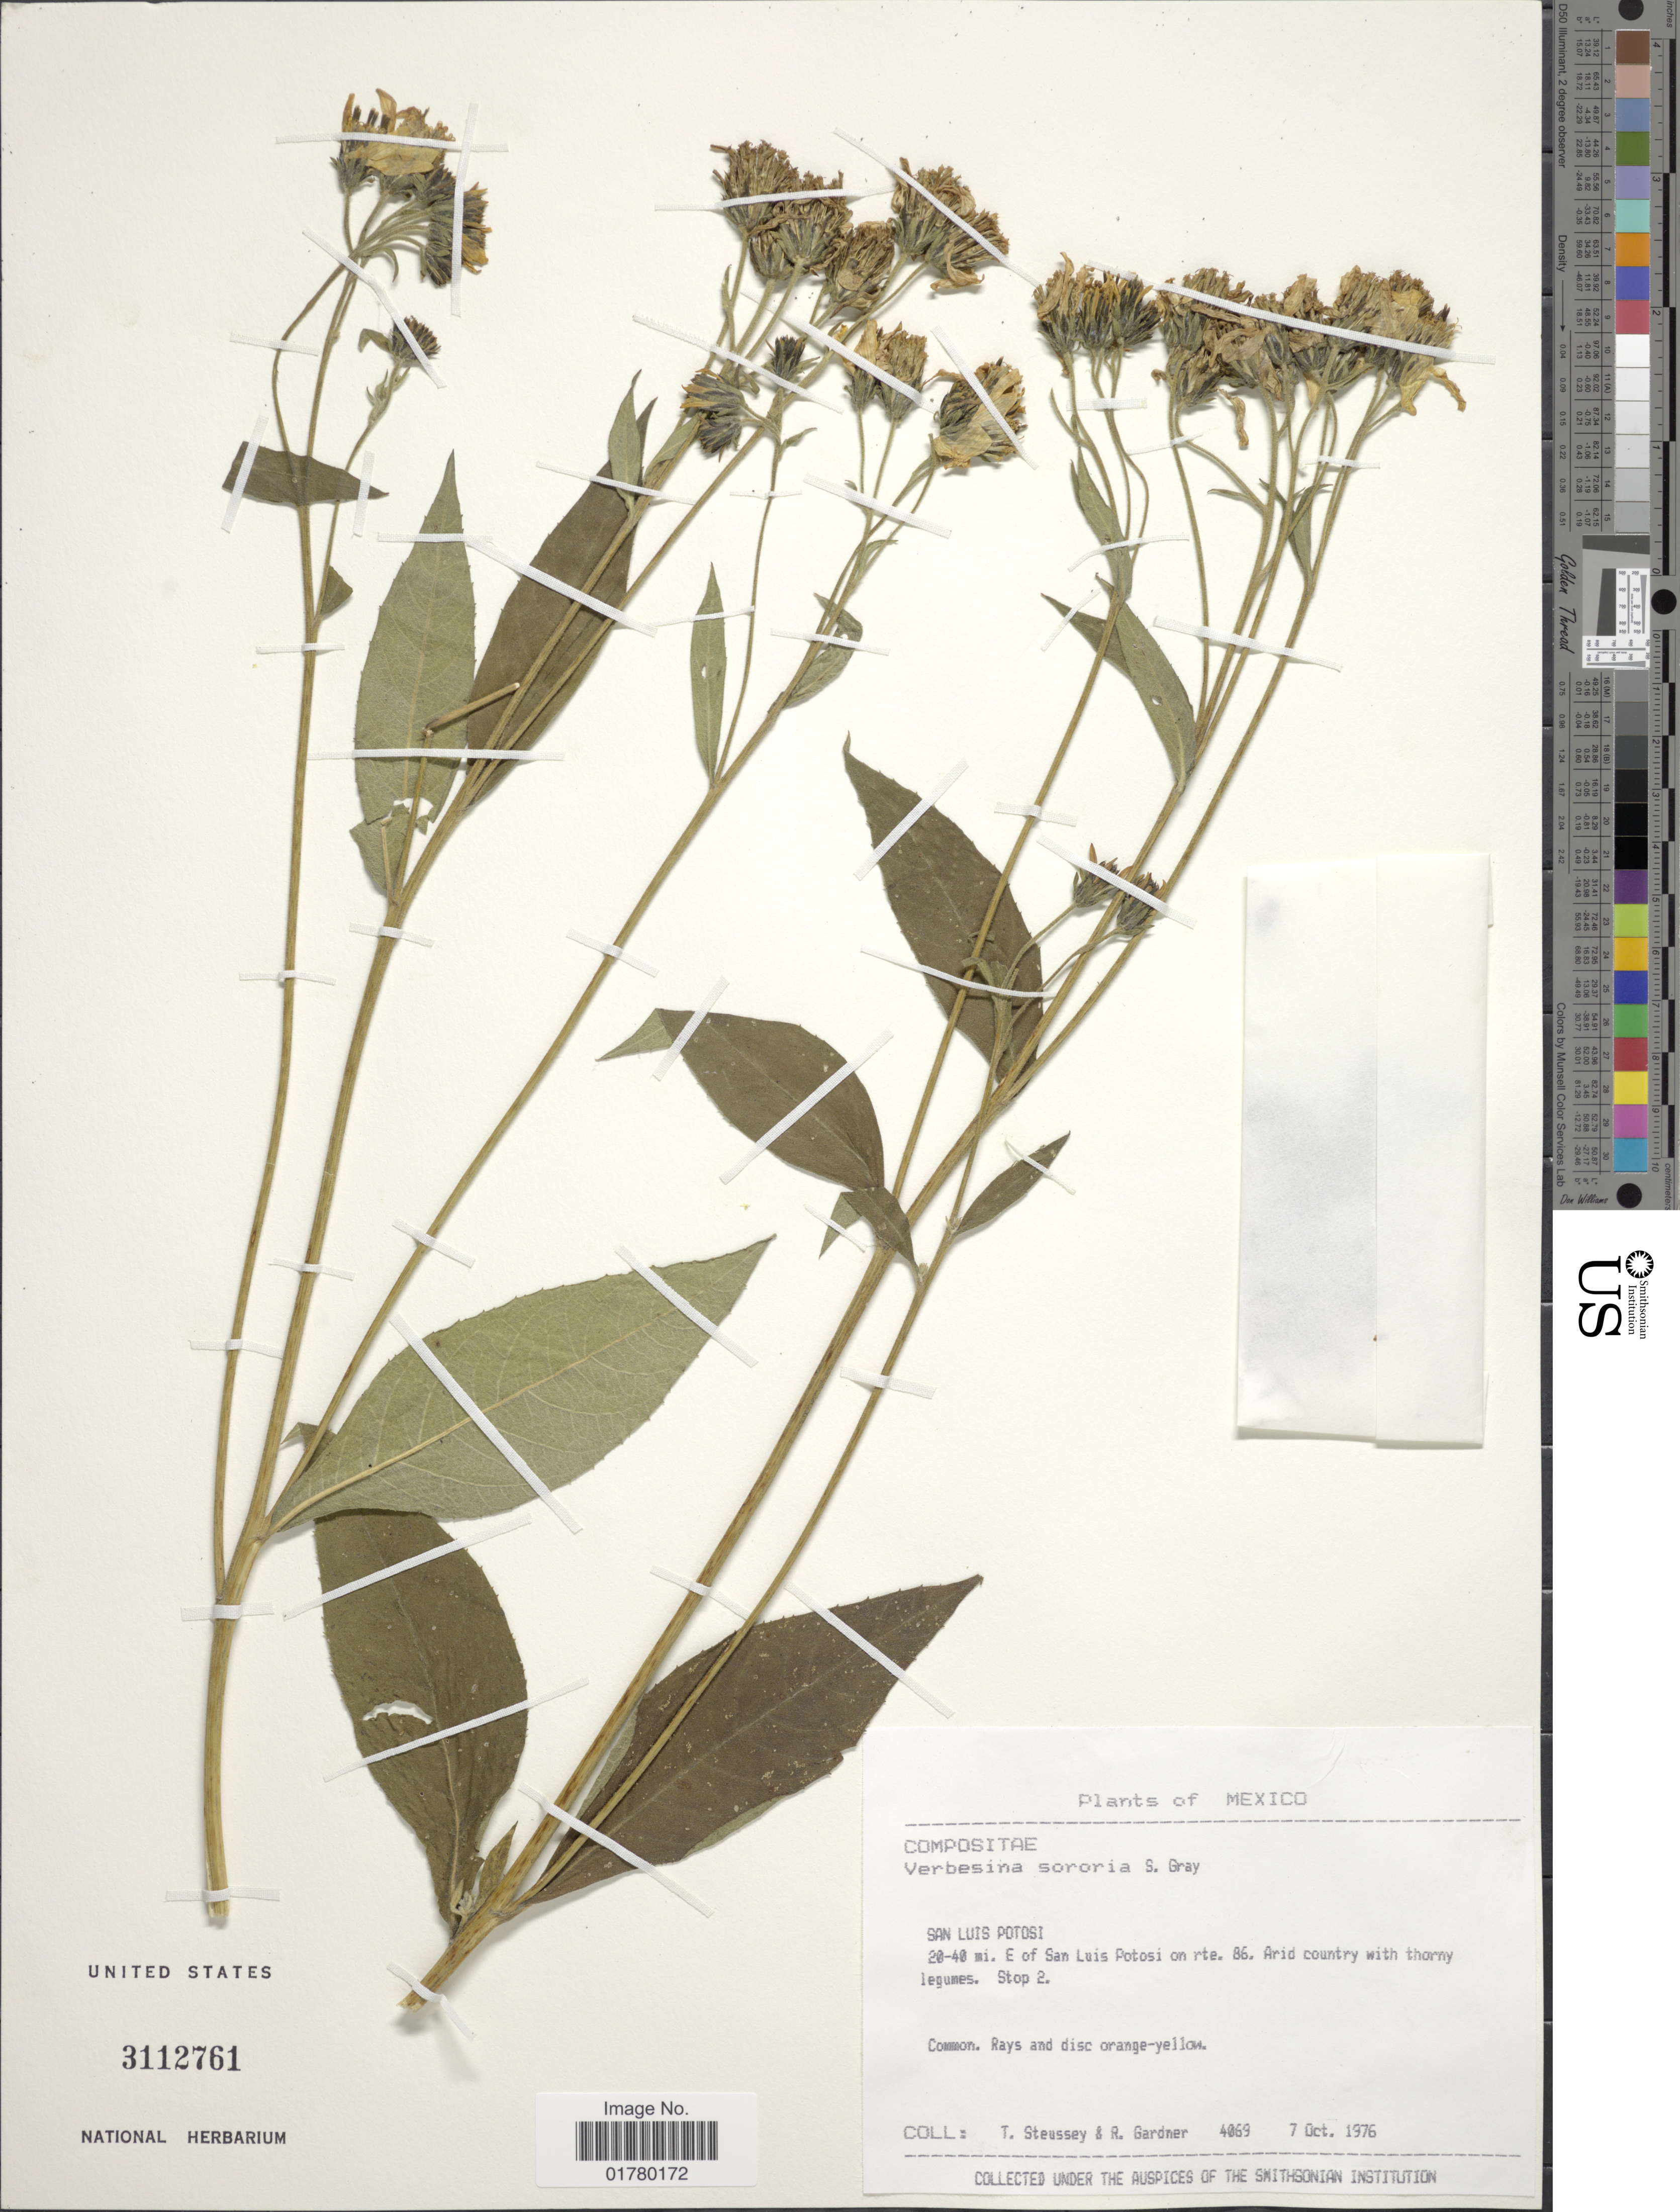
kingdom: Plantae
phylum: Tracheophyta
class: Magnoliopsida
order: Asterales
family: Asteraceae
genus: Verbesina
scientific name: Verbesina sororia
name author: A. Gray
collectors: T. Steussey & R. C. Gardner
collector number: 4069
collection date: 1976-10-07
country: Mexico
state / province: San Luis Potosí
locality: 20-40 mi. E of San Luis Potosi on rte. 86. Arid country with thorny legumes. Stop 2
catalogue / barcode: US 3112761